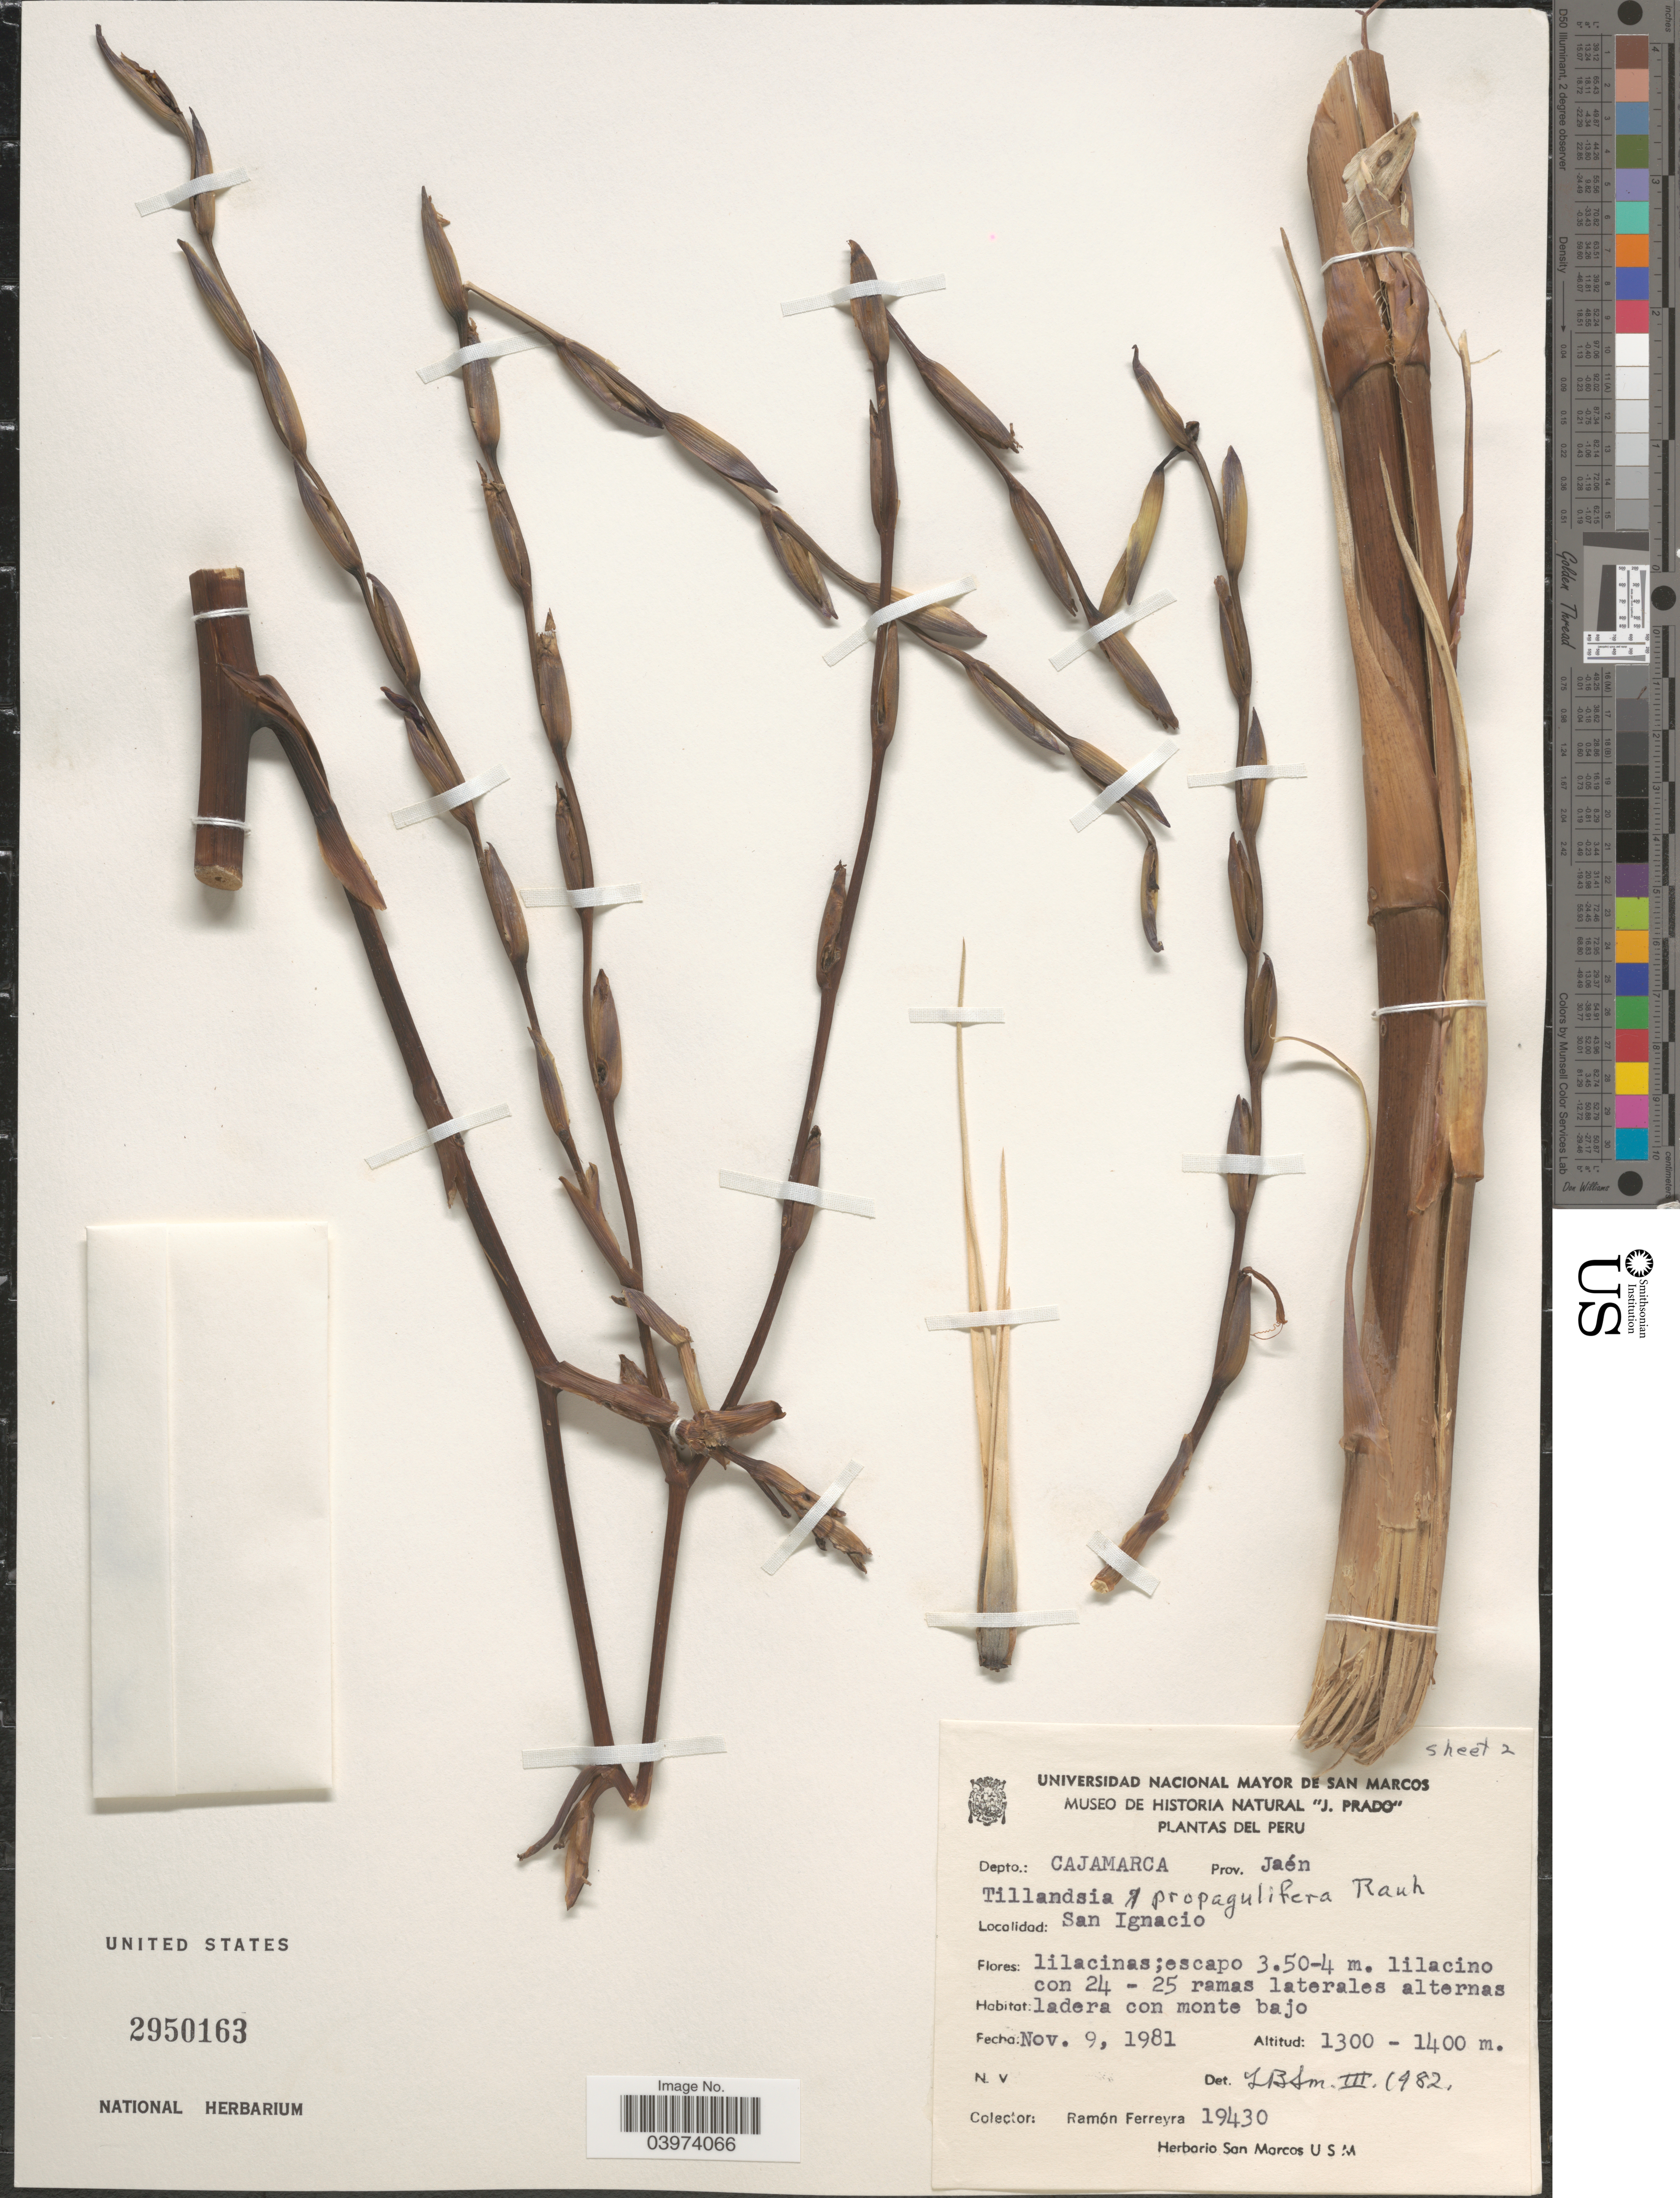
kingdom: Plantae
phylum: Tracheophyta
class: Liliopsida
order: Poales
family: Bromeliaceae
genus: Tillandsia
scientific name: Tillandsia propagulifera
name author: Rauh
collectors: R. A. Ferreyra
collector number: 19430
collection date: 1981-11-09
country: Peru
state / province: Cajamarca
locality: Depto. Cajamarca. Prov. Jaén. San Ignacio.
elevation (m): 1300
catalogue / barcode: US 2950163